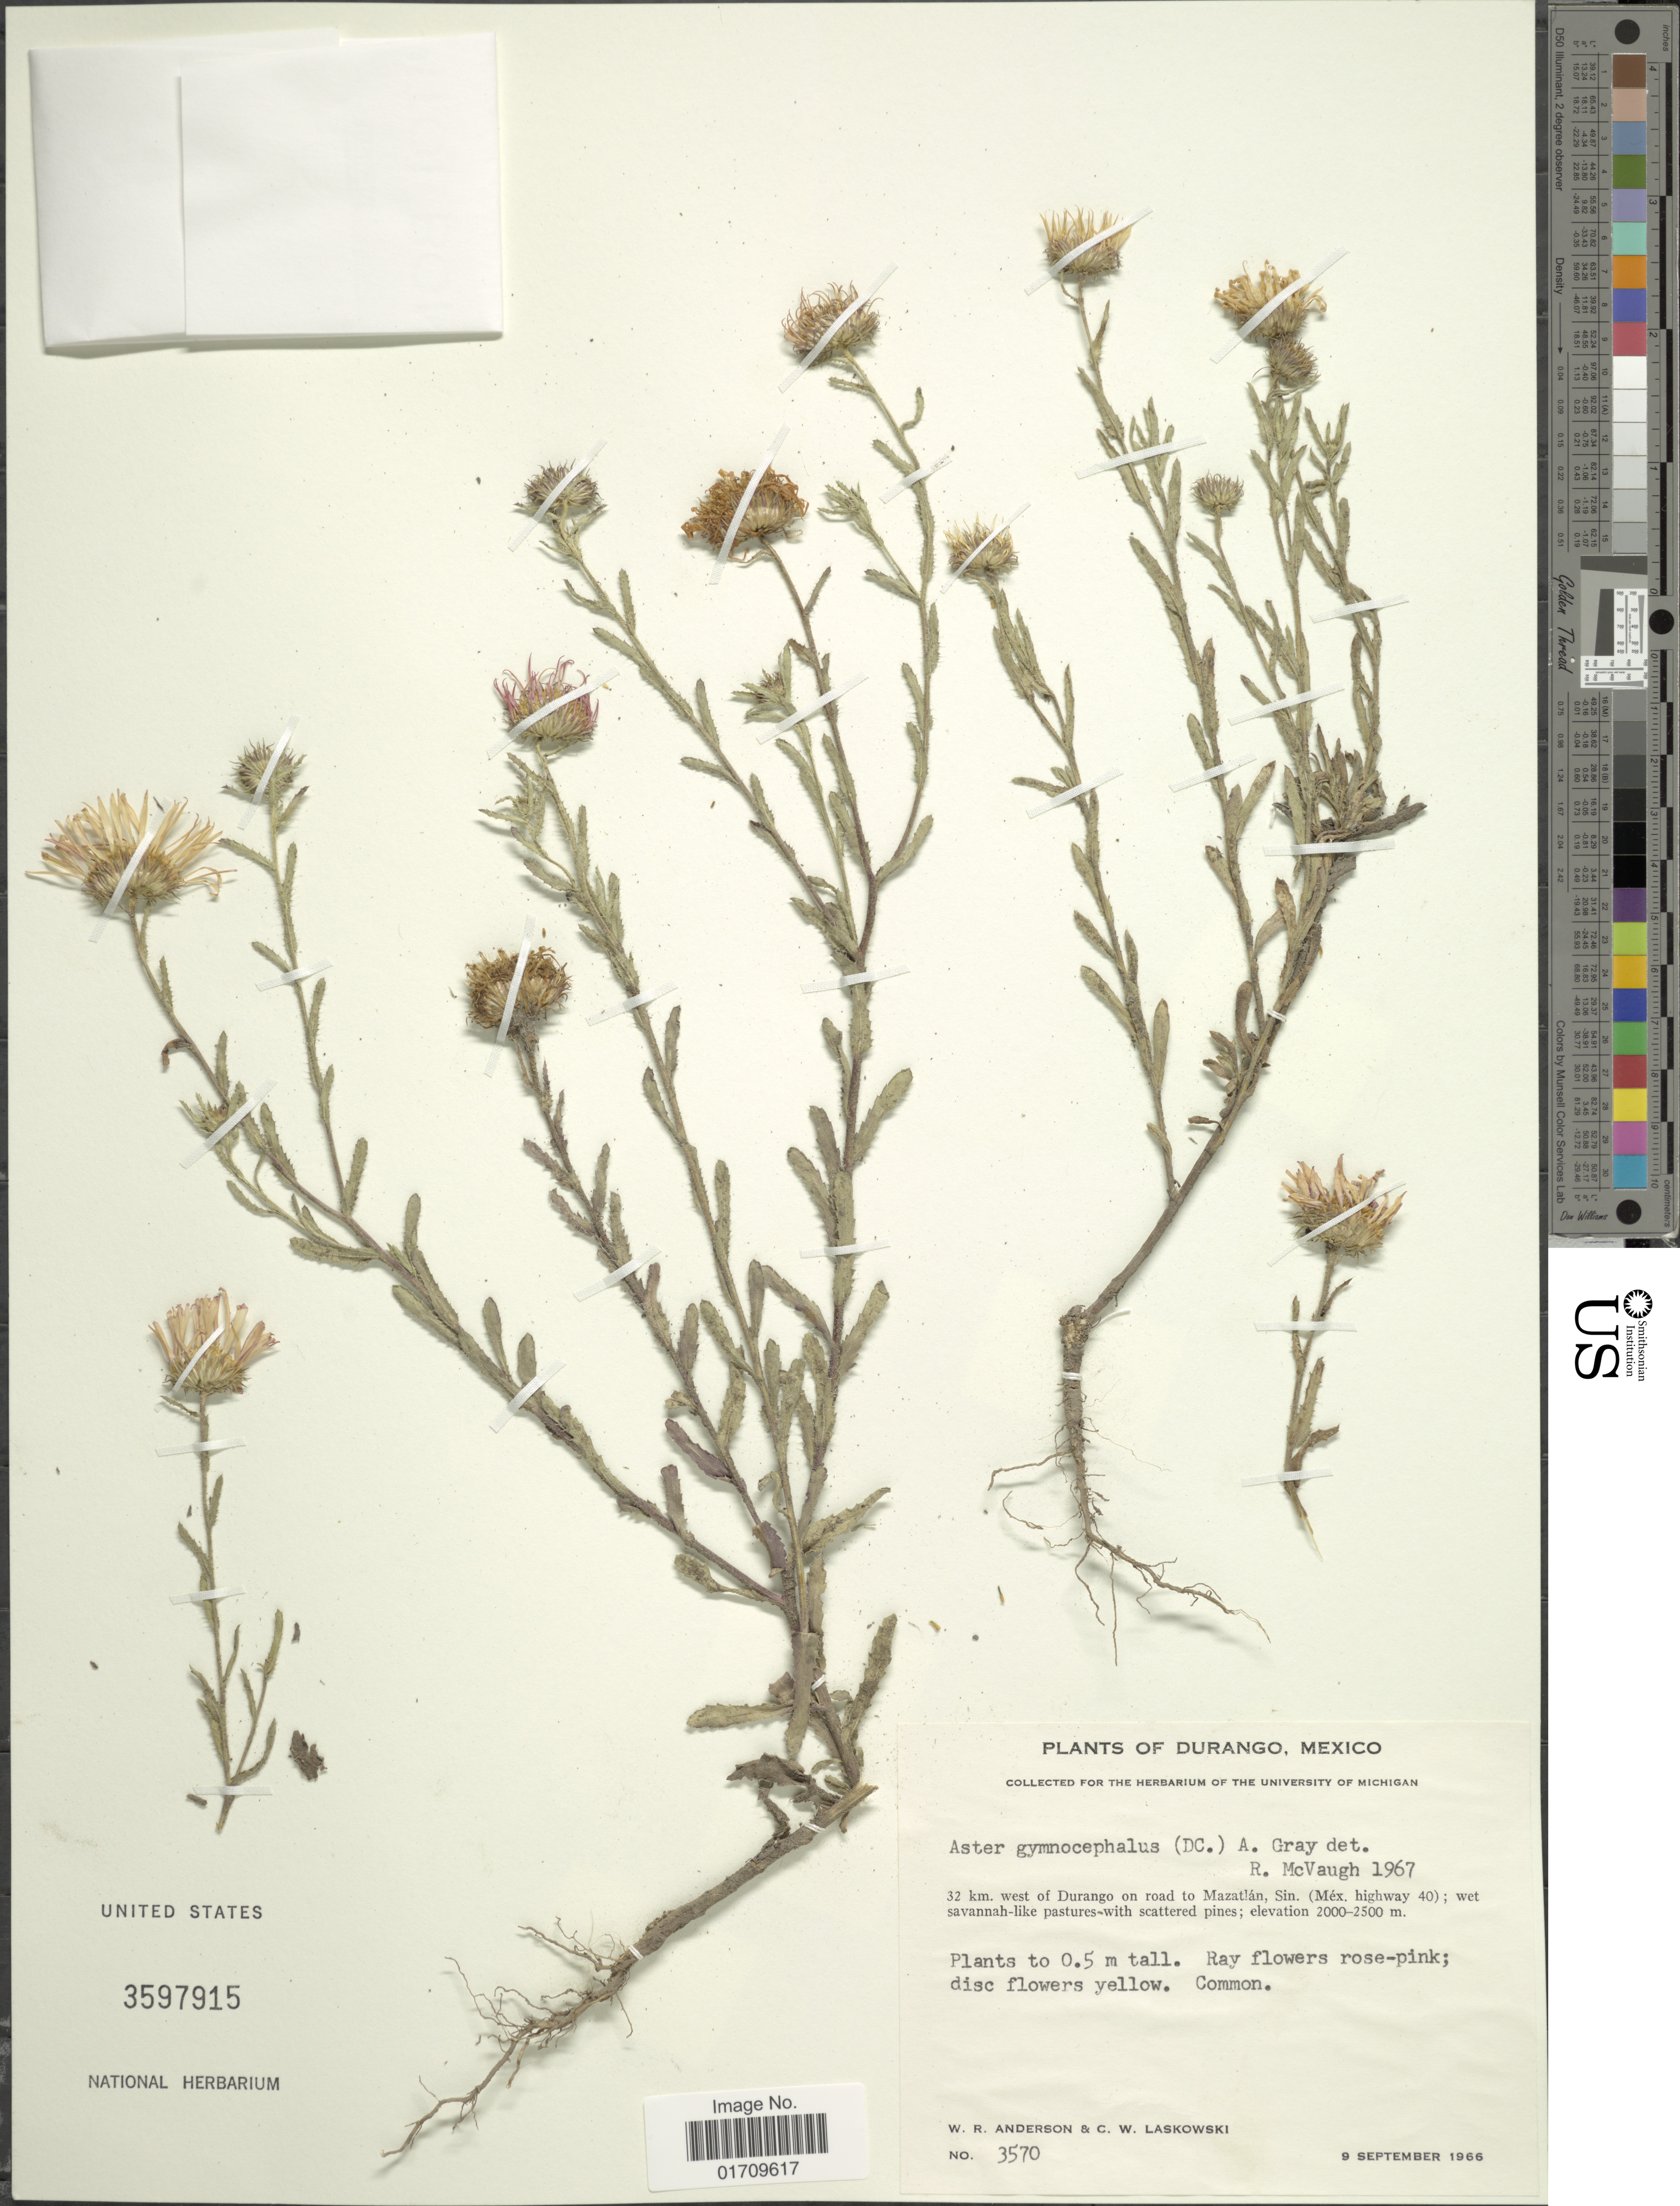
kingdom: Plantae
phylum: Tracheophyta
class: Magnoliopsida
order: Asterales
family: Asteraceae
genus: Machaeranthera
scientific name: Machaeranthera gymnocephala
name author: (DC.) Shinners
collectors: W. Anderson & C. Laskowski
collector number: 3570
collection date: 1966-09-09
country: Mexico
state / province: Durango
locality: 32 km west of Durango on road to Mazatlan, Sin. (Mex. highway 40)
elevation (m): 2000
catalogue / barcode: US 3597915